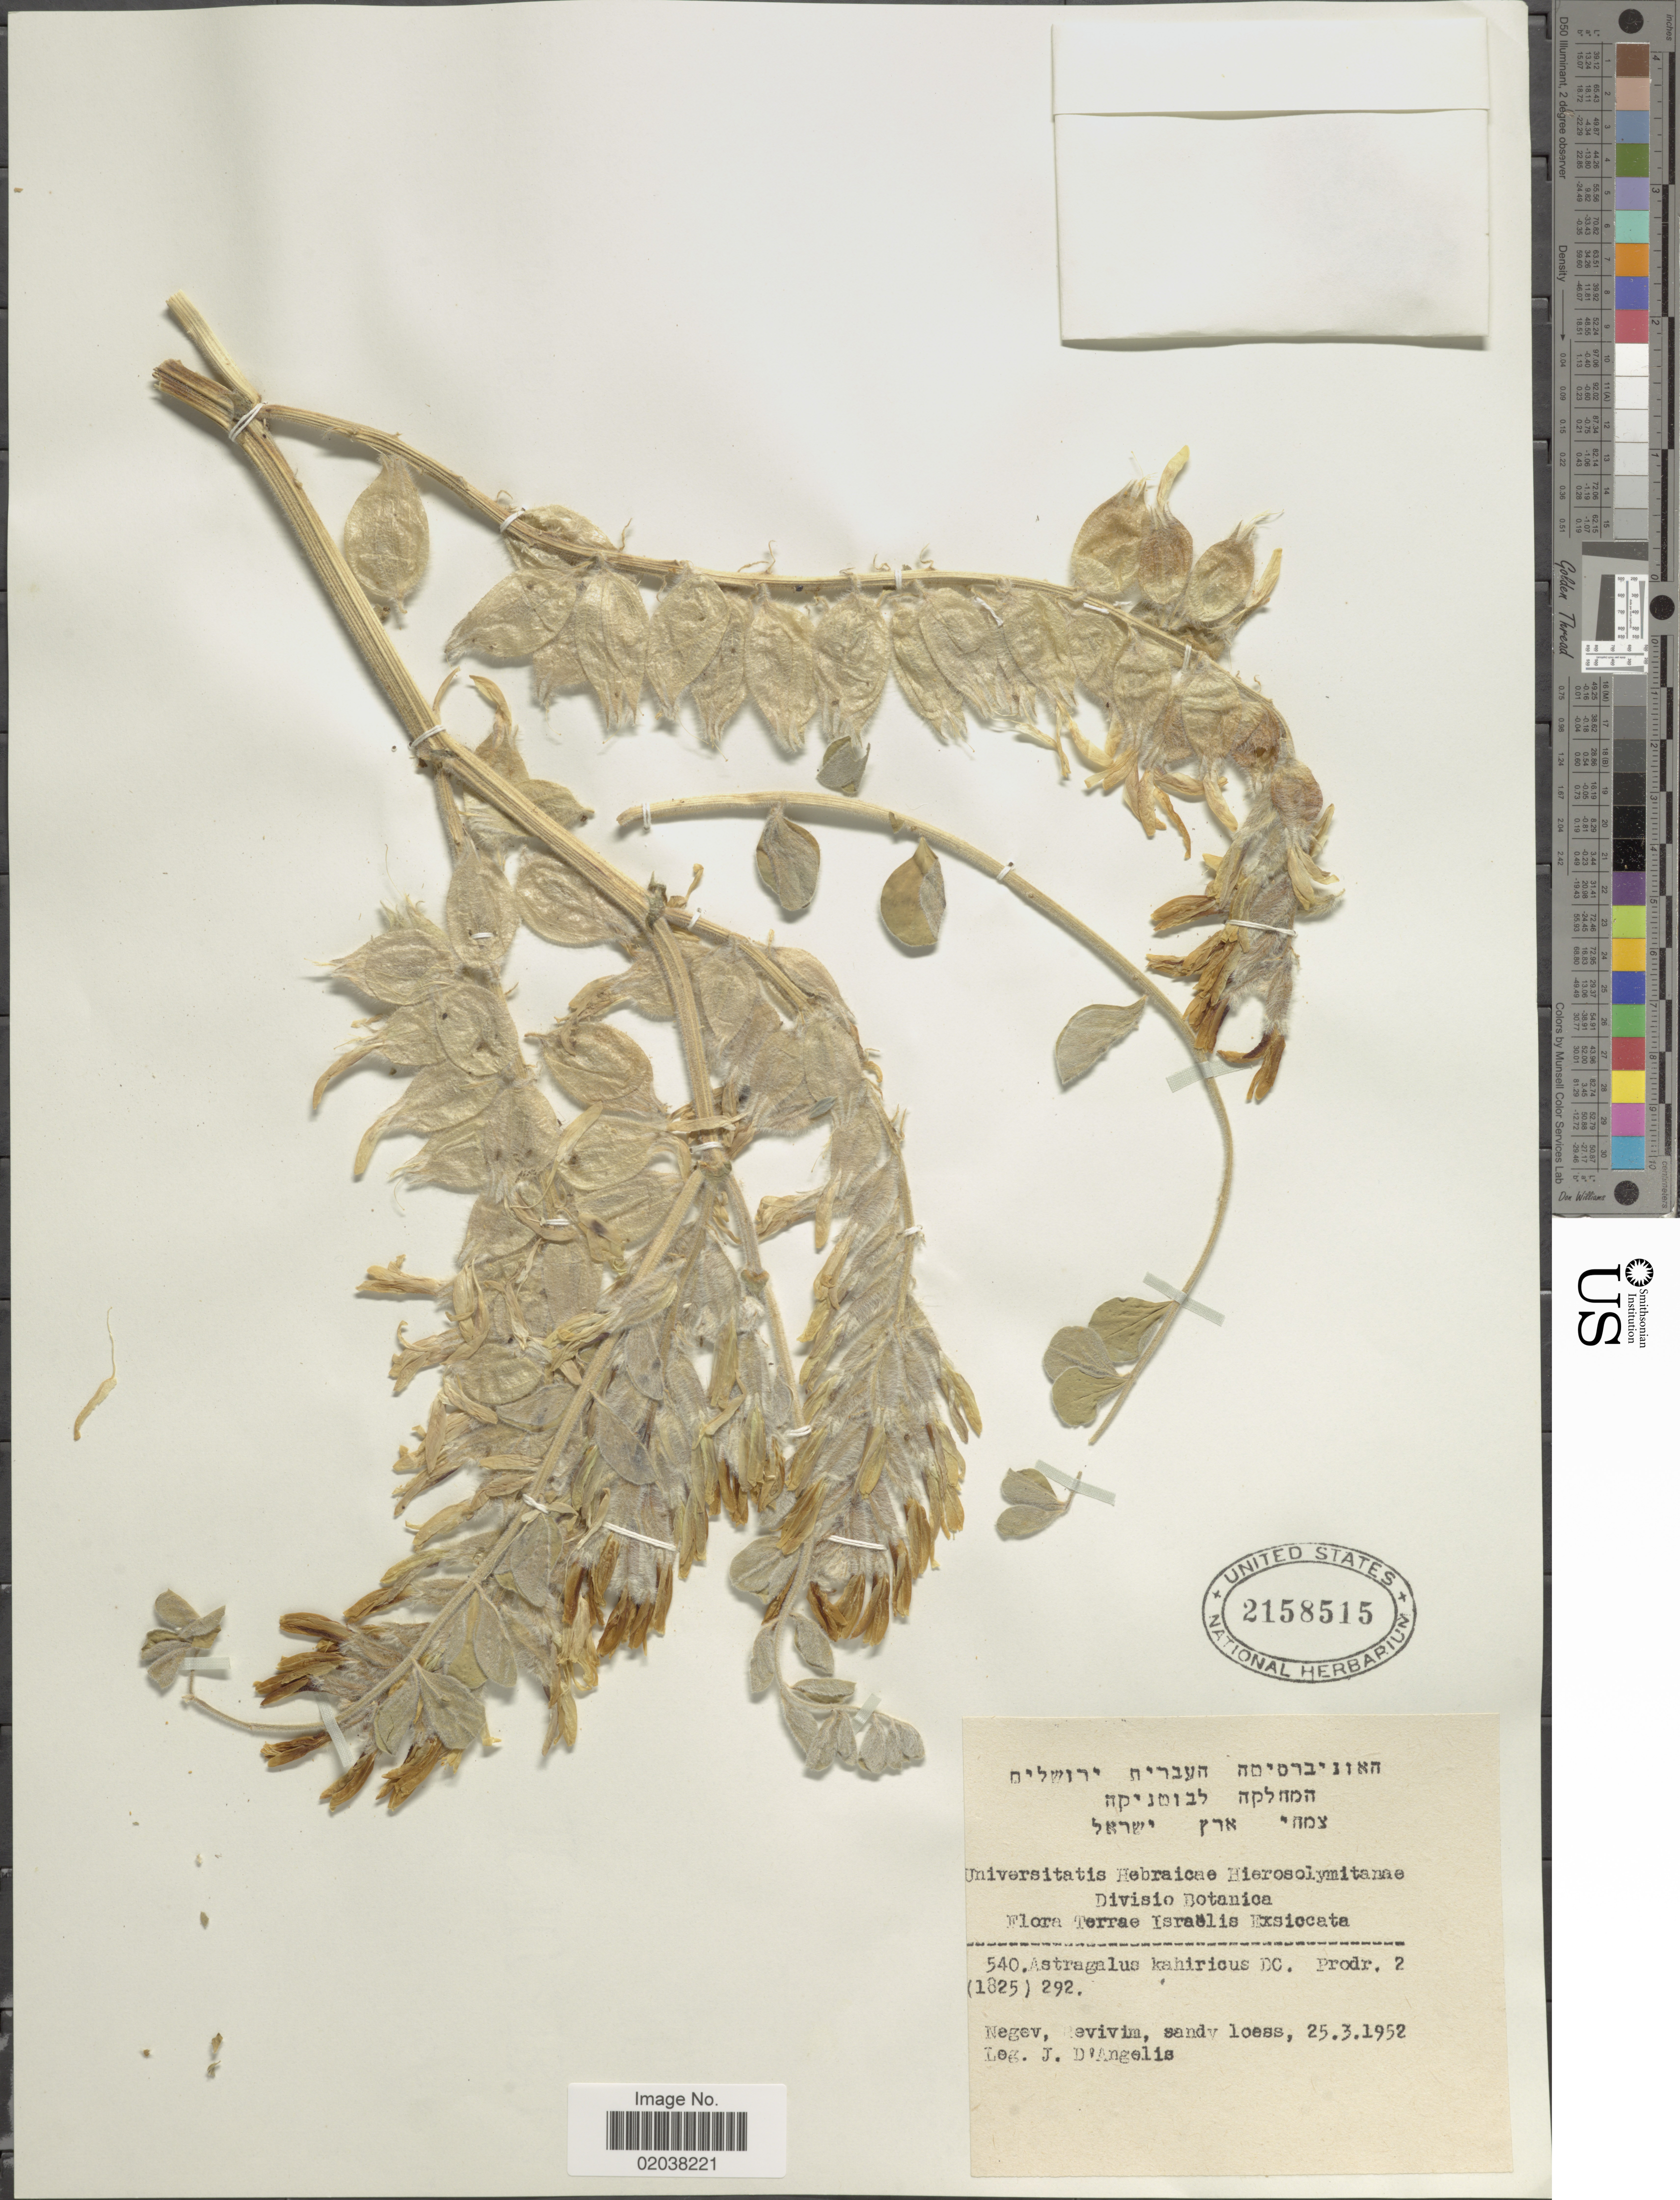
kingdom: Plantae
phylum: Tracheophyta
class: Magnoliopsida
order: Fabales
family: Fabaceae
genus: Astragalus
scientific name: Astragalus kahiricus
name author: DC.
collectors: J. D'angelis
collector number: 540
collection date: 1952-03-25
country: Israel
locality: Terrae Israelis, Negev, Hevivim [unsure placement]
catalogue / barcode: US 2158515